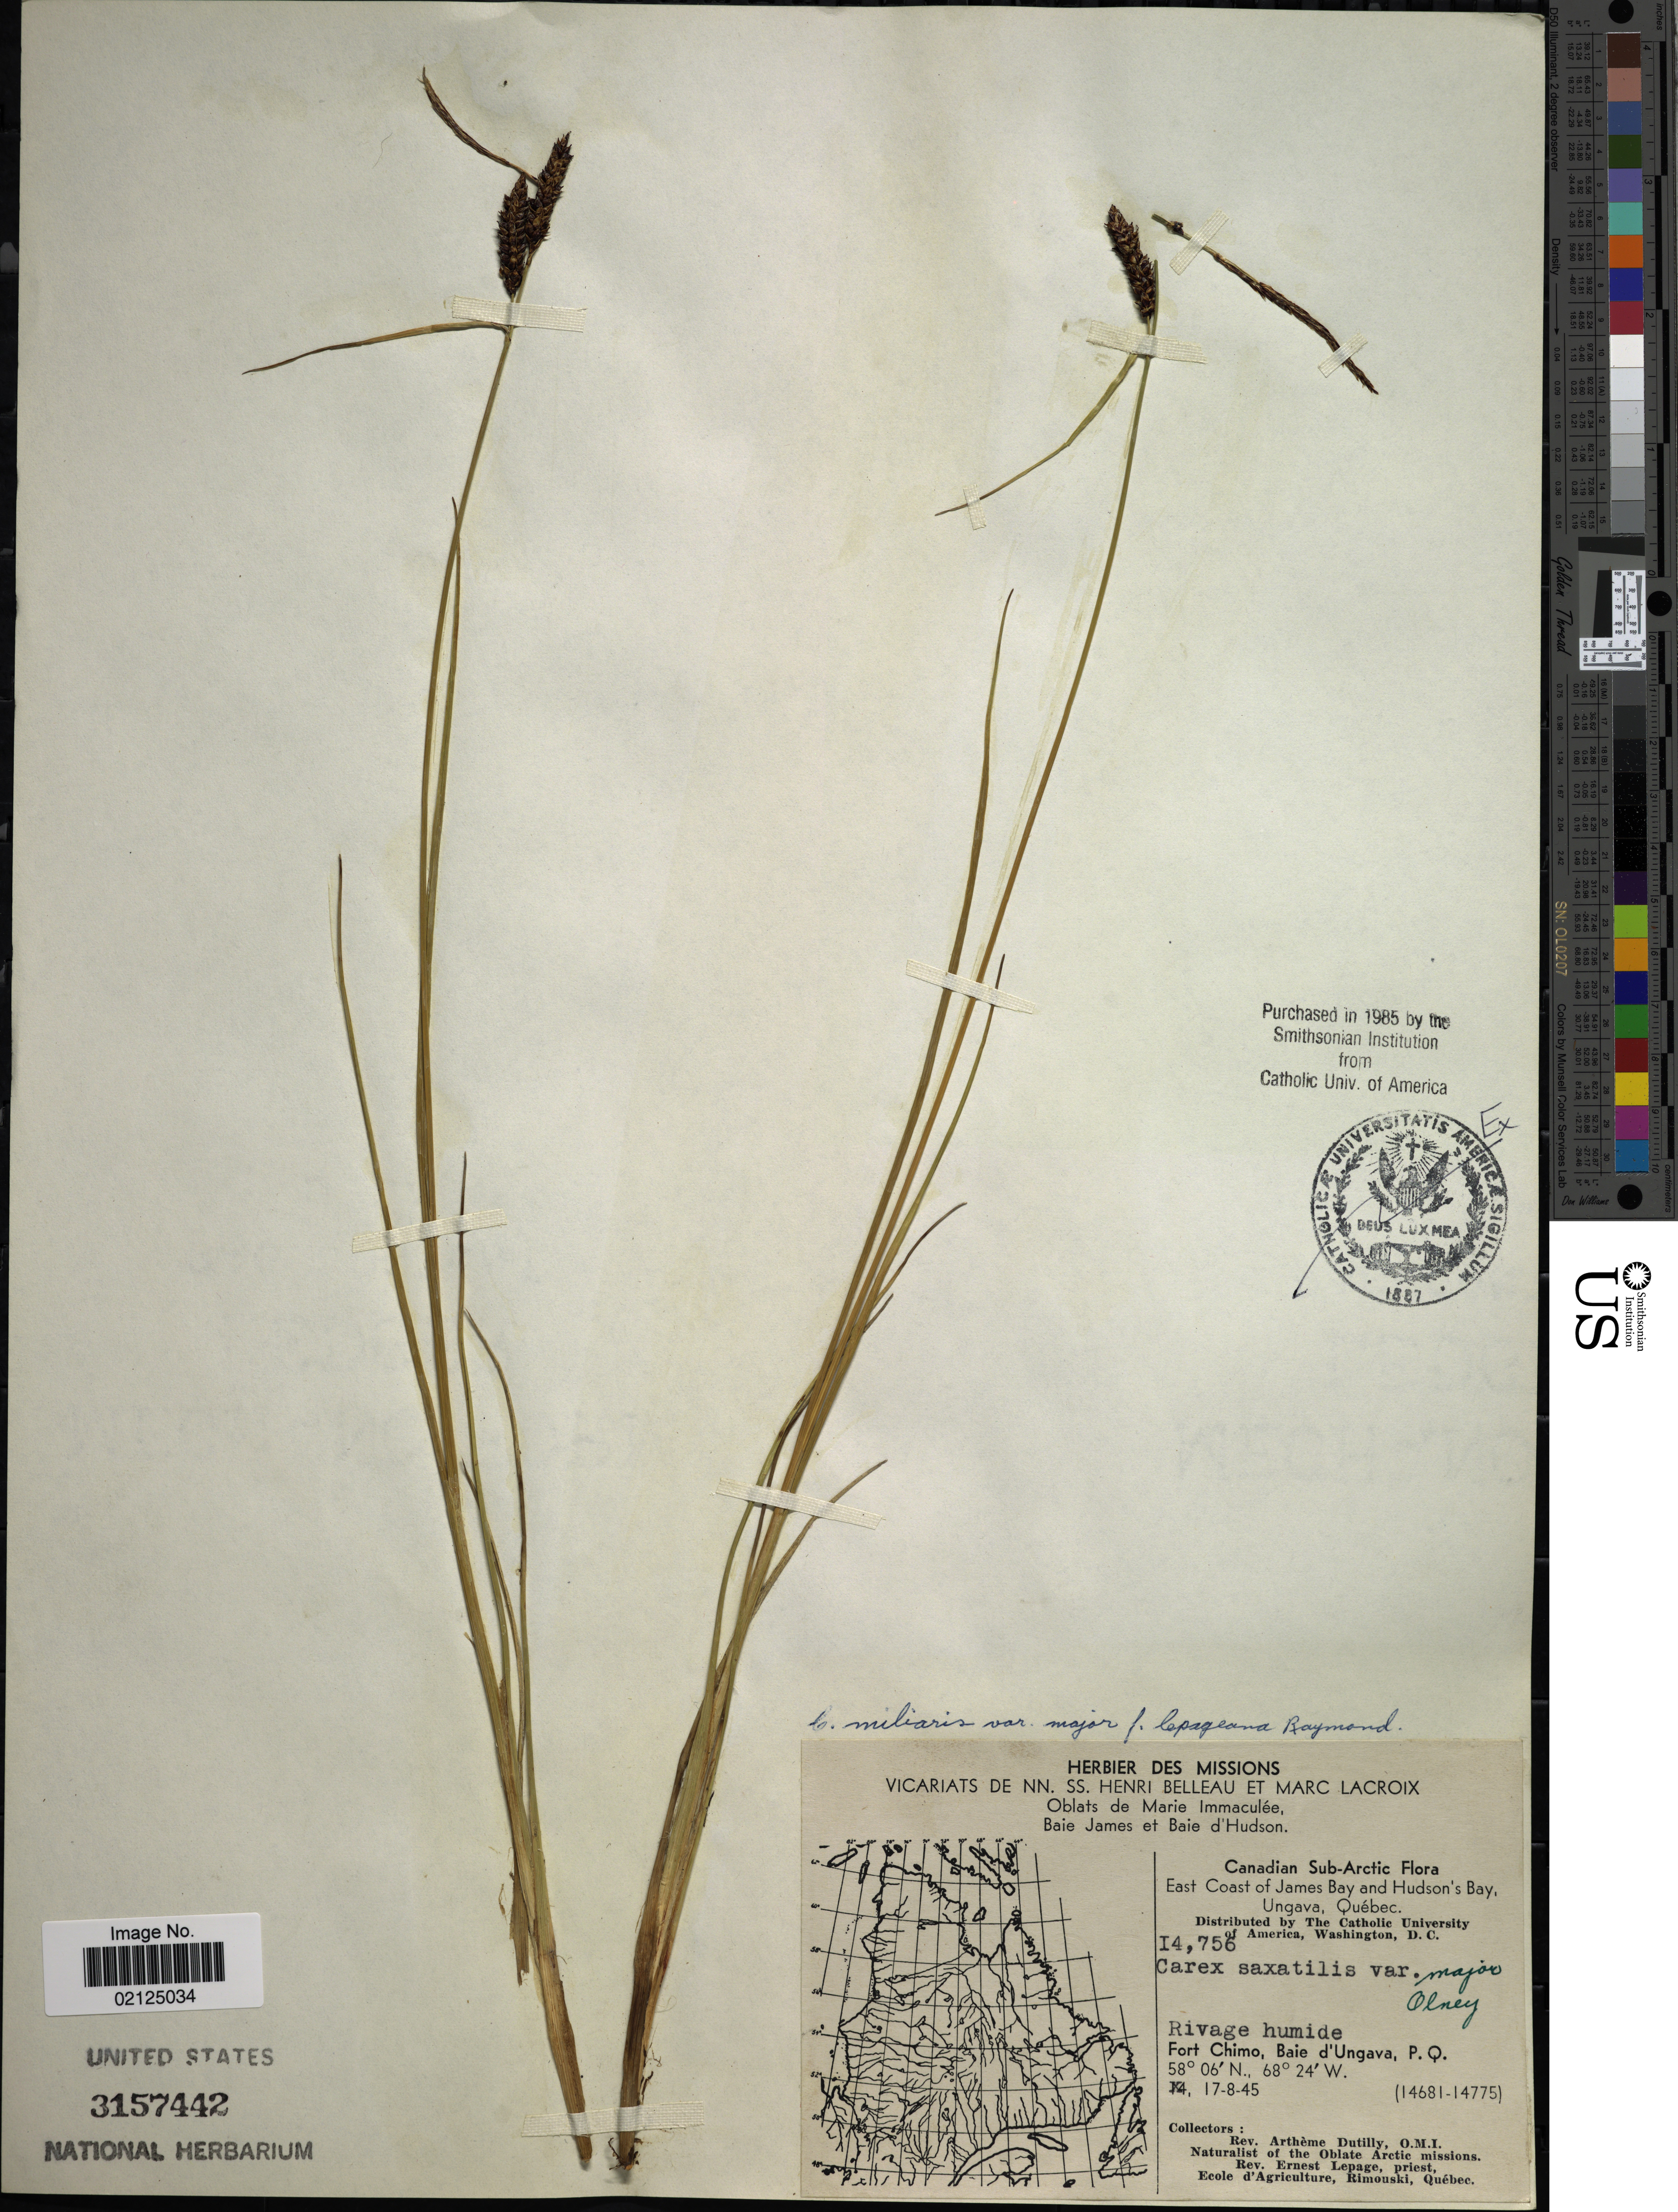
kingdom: Plantae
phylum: Tracheophyta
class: Liliopsida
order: Poales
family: Cyperaceae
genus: Carex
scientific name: Carex miliaris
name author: Michx.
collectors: A. Dutilly & E. Lepage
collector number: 14756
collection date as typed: Transcribed d/m/y: 17/8/45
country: Canada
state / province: Quebec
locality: Canadian Sub-Arctic. East Coast of James Bay and hudson's Bay, Ungava Quebec, Fort Chimo, Baie d'Ungava, P. Q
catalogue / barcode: US 3157442